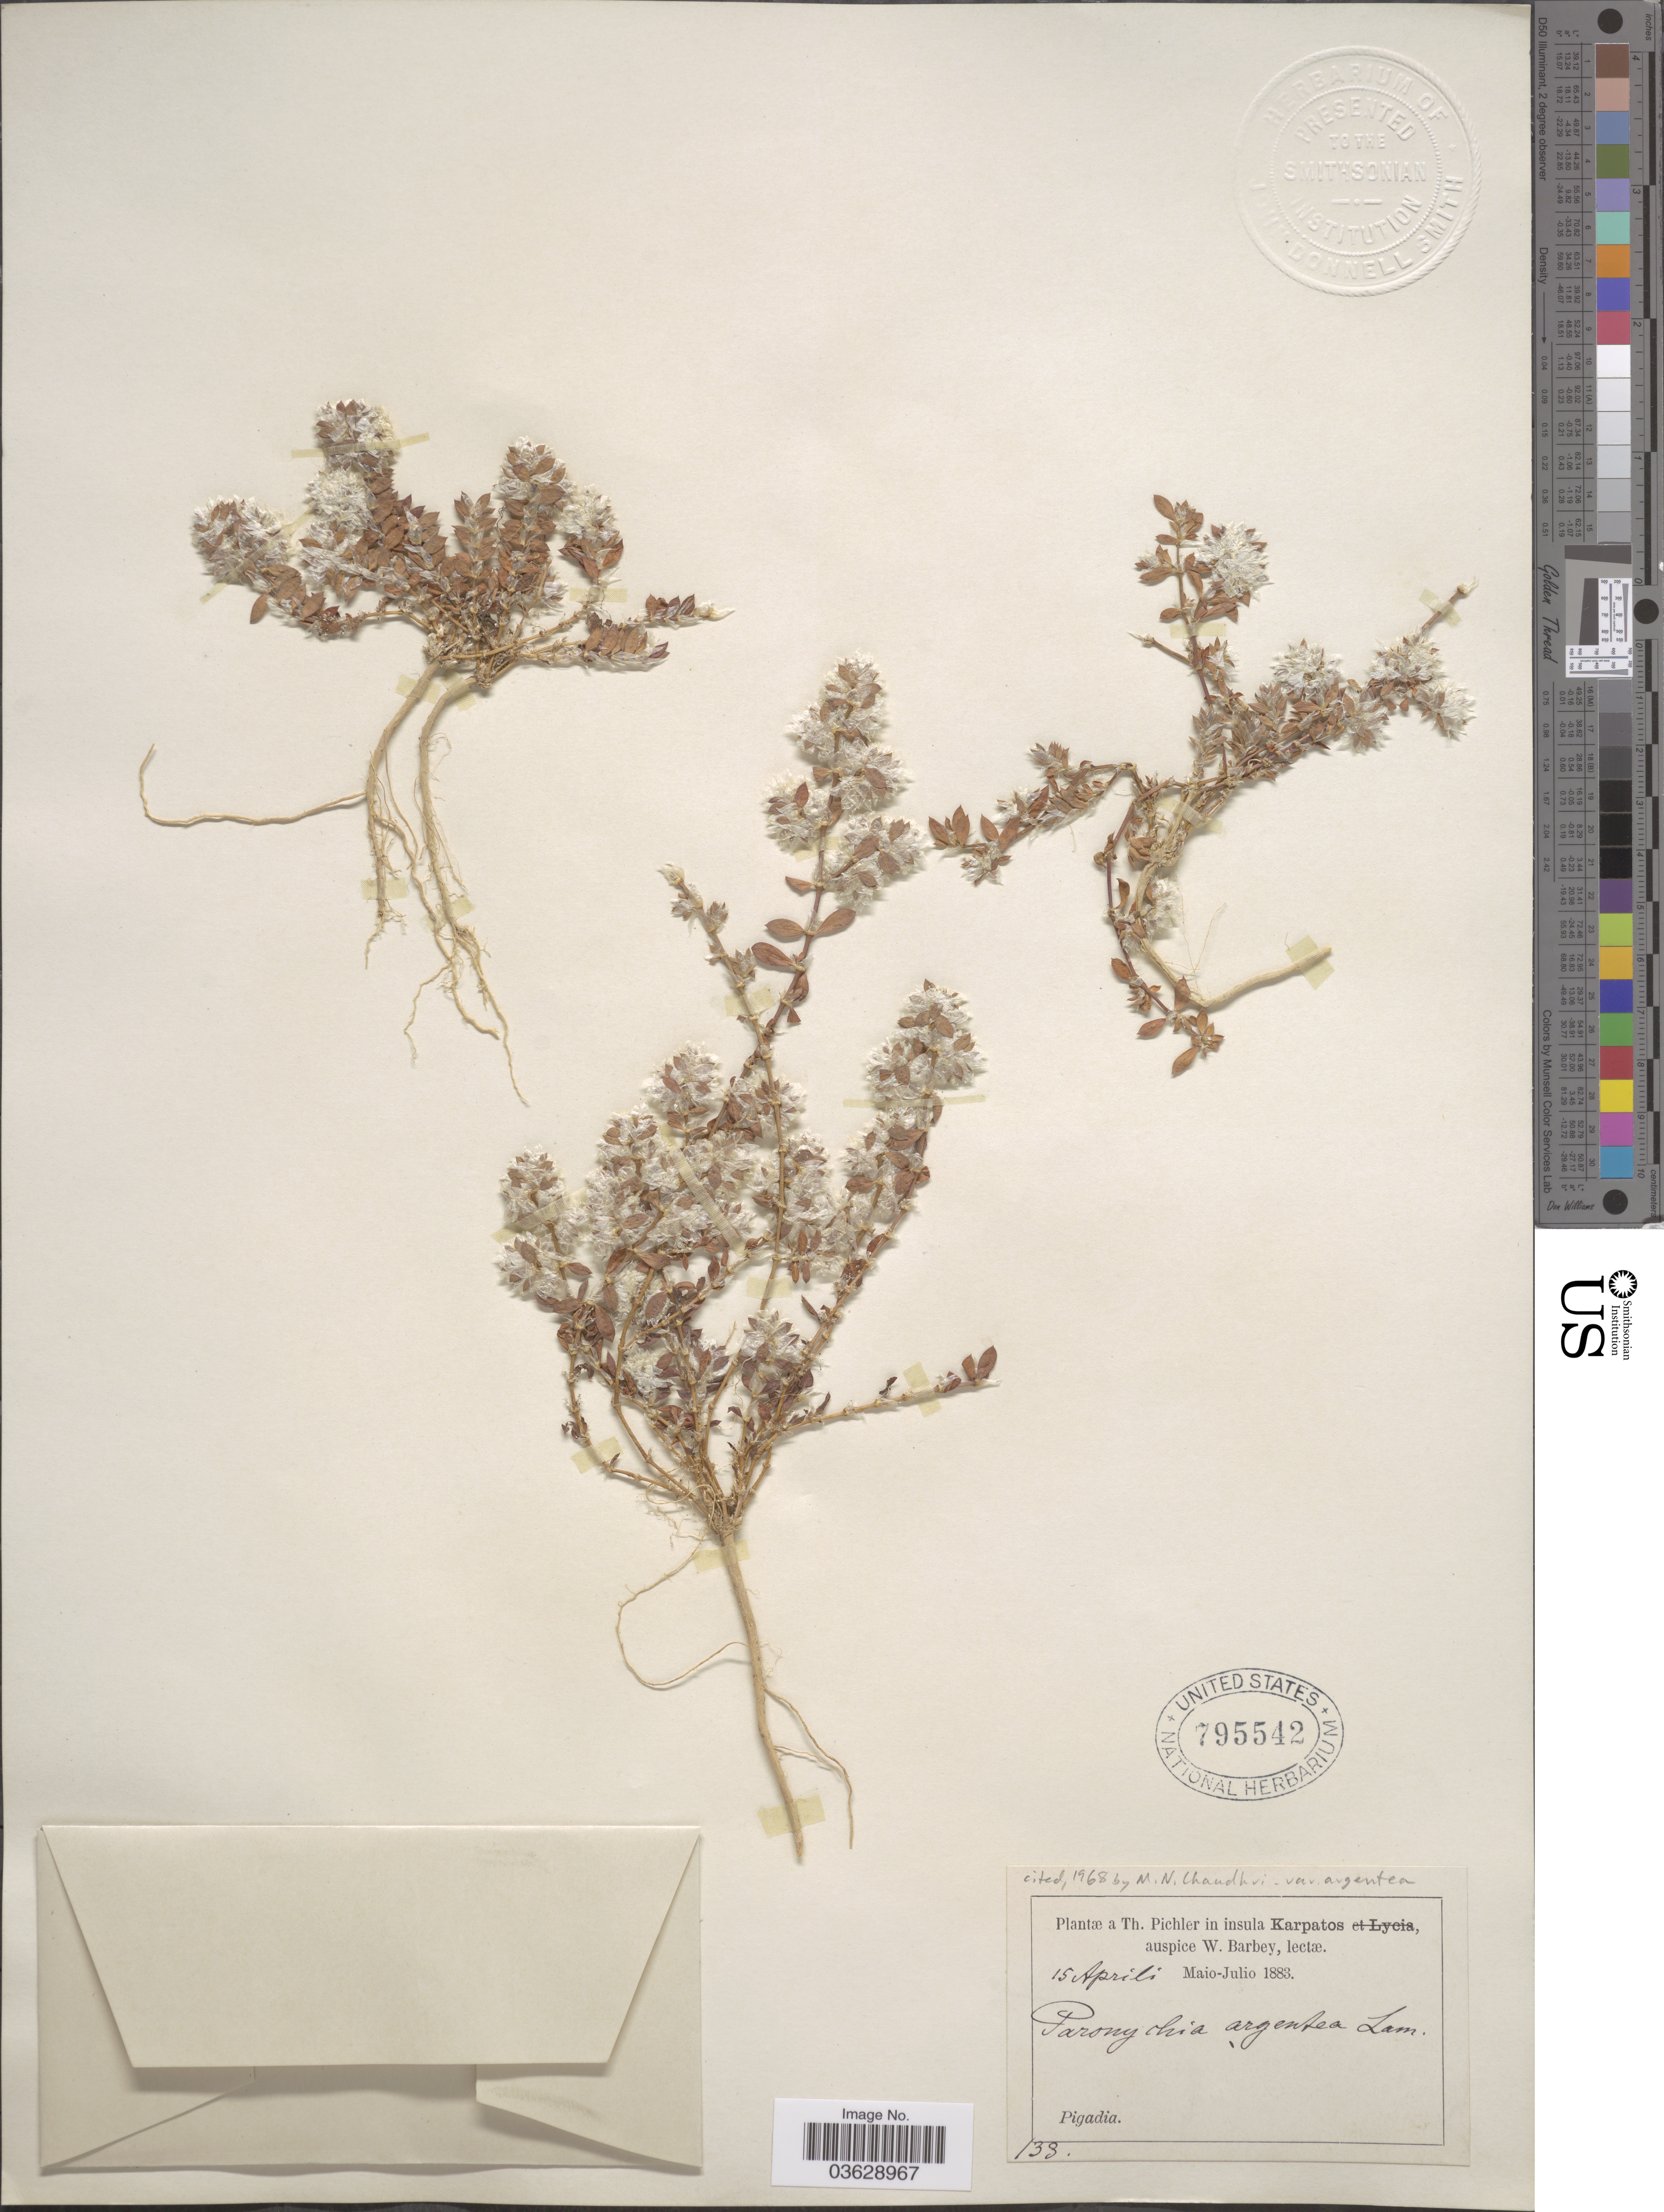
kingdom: Plantae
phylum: Tracheophyta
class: Magnoliopsida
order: Caryophyllales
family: Caryophyllaceae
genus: Paronychia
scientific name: Paronychia argentea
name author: Lam.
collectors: T. Pichler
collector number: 133*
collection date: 1883-04-15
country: Greece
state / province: South Aegean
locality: In insula Karpatos. Pigadia.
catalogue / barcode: US 795542